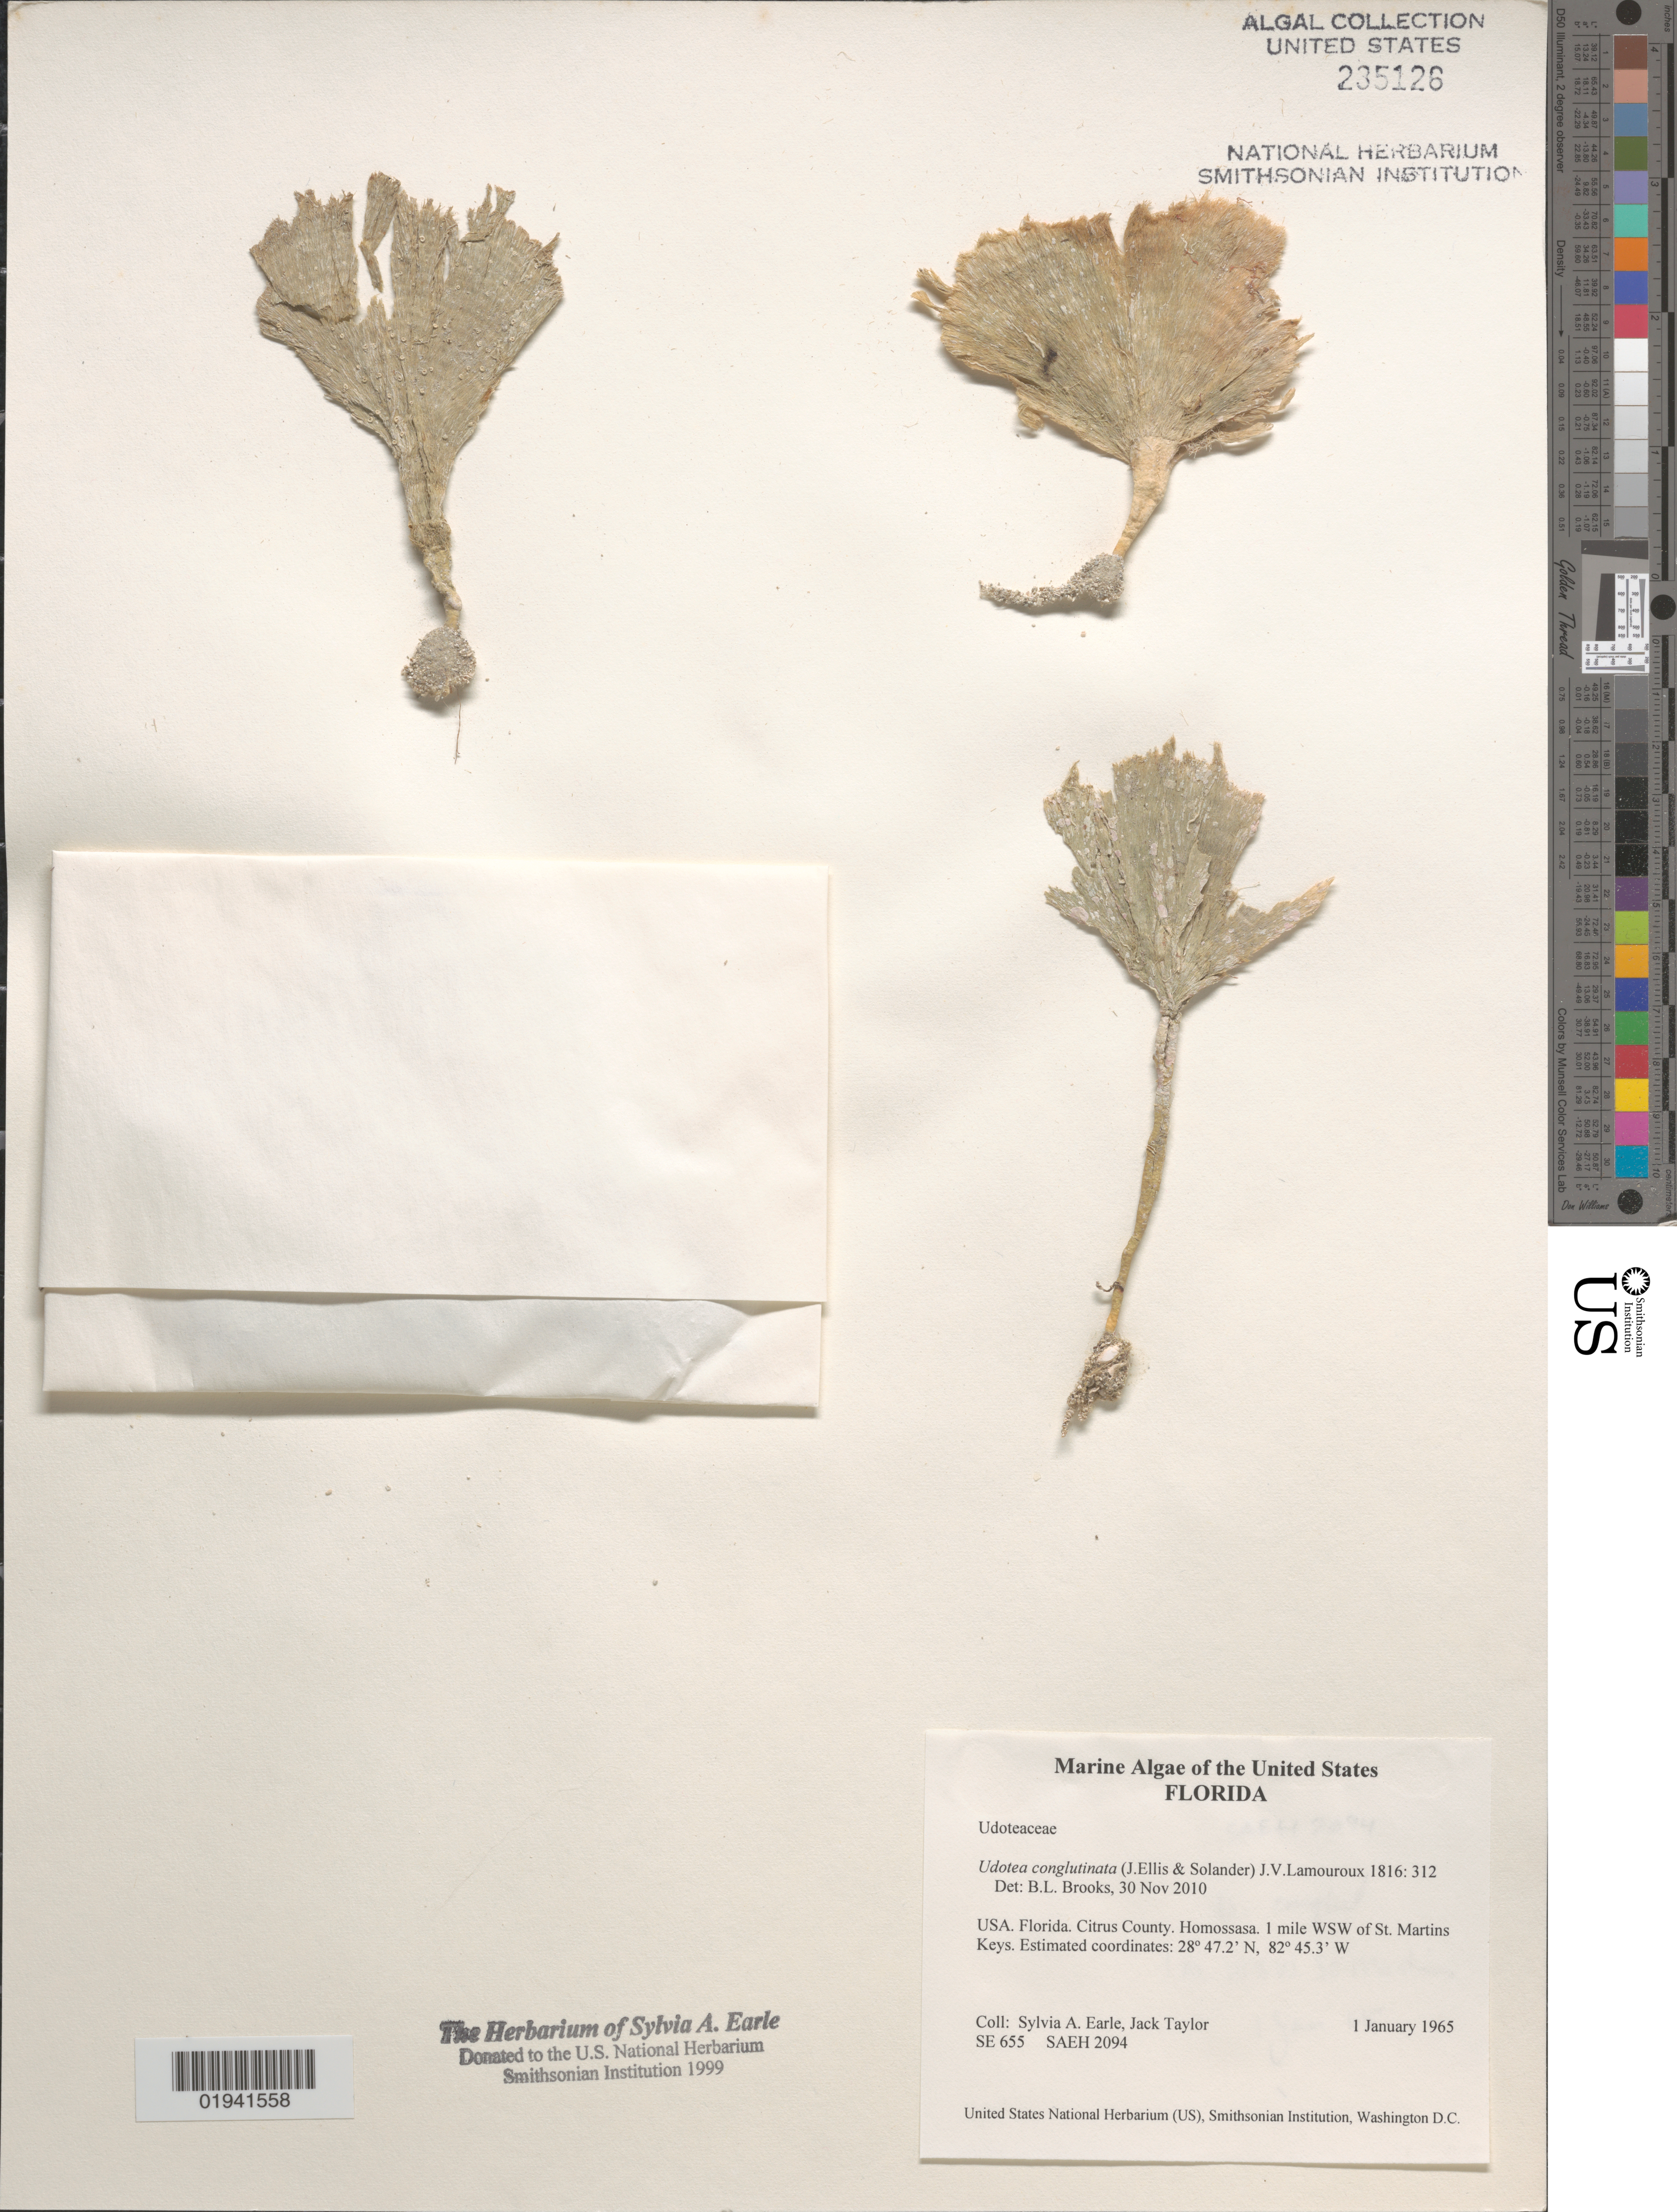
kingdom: Plantae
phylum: Chlorophyta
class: Ulvophyceae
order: Bryopsidales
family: Udoteaceae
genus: Udotea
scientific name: Udotea conglutinata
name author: (Ellis & Sol.) J.V.Lamouroux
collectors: S. A. Earle & J. Taylor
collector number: SE655/SAEH2094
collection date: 1965-01-01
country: United States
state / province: Florida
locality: Citrus County. Homosassa. 1 mile WSW of St. Martins Keys.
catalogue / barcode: US 235126